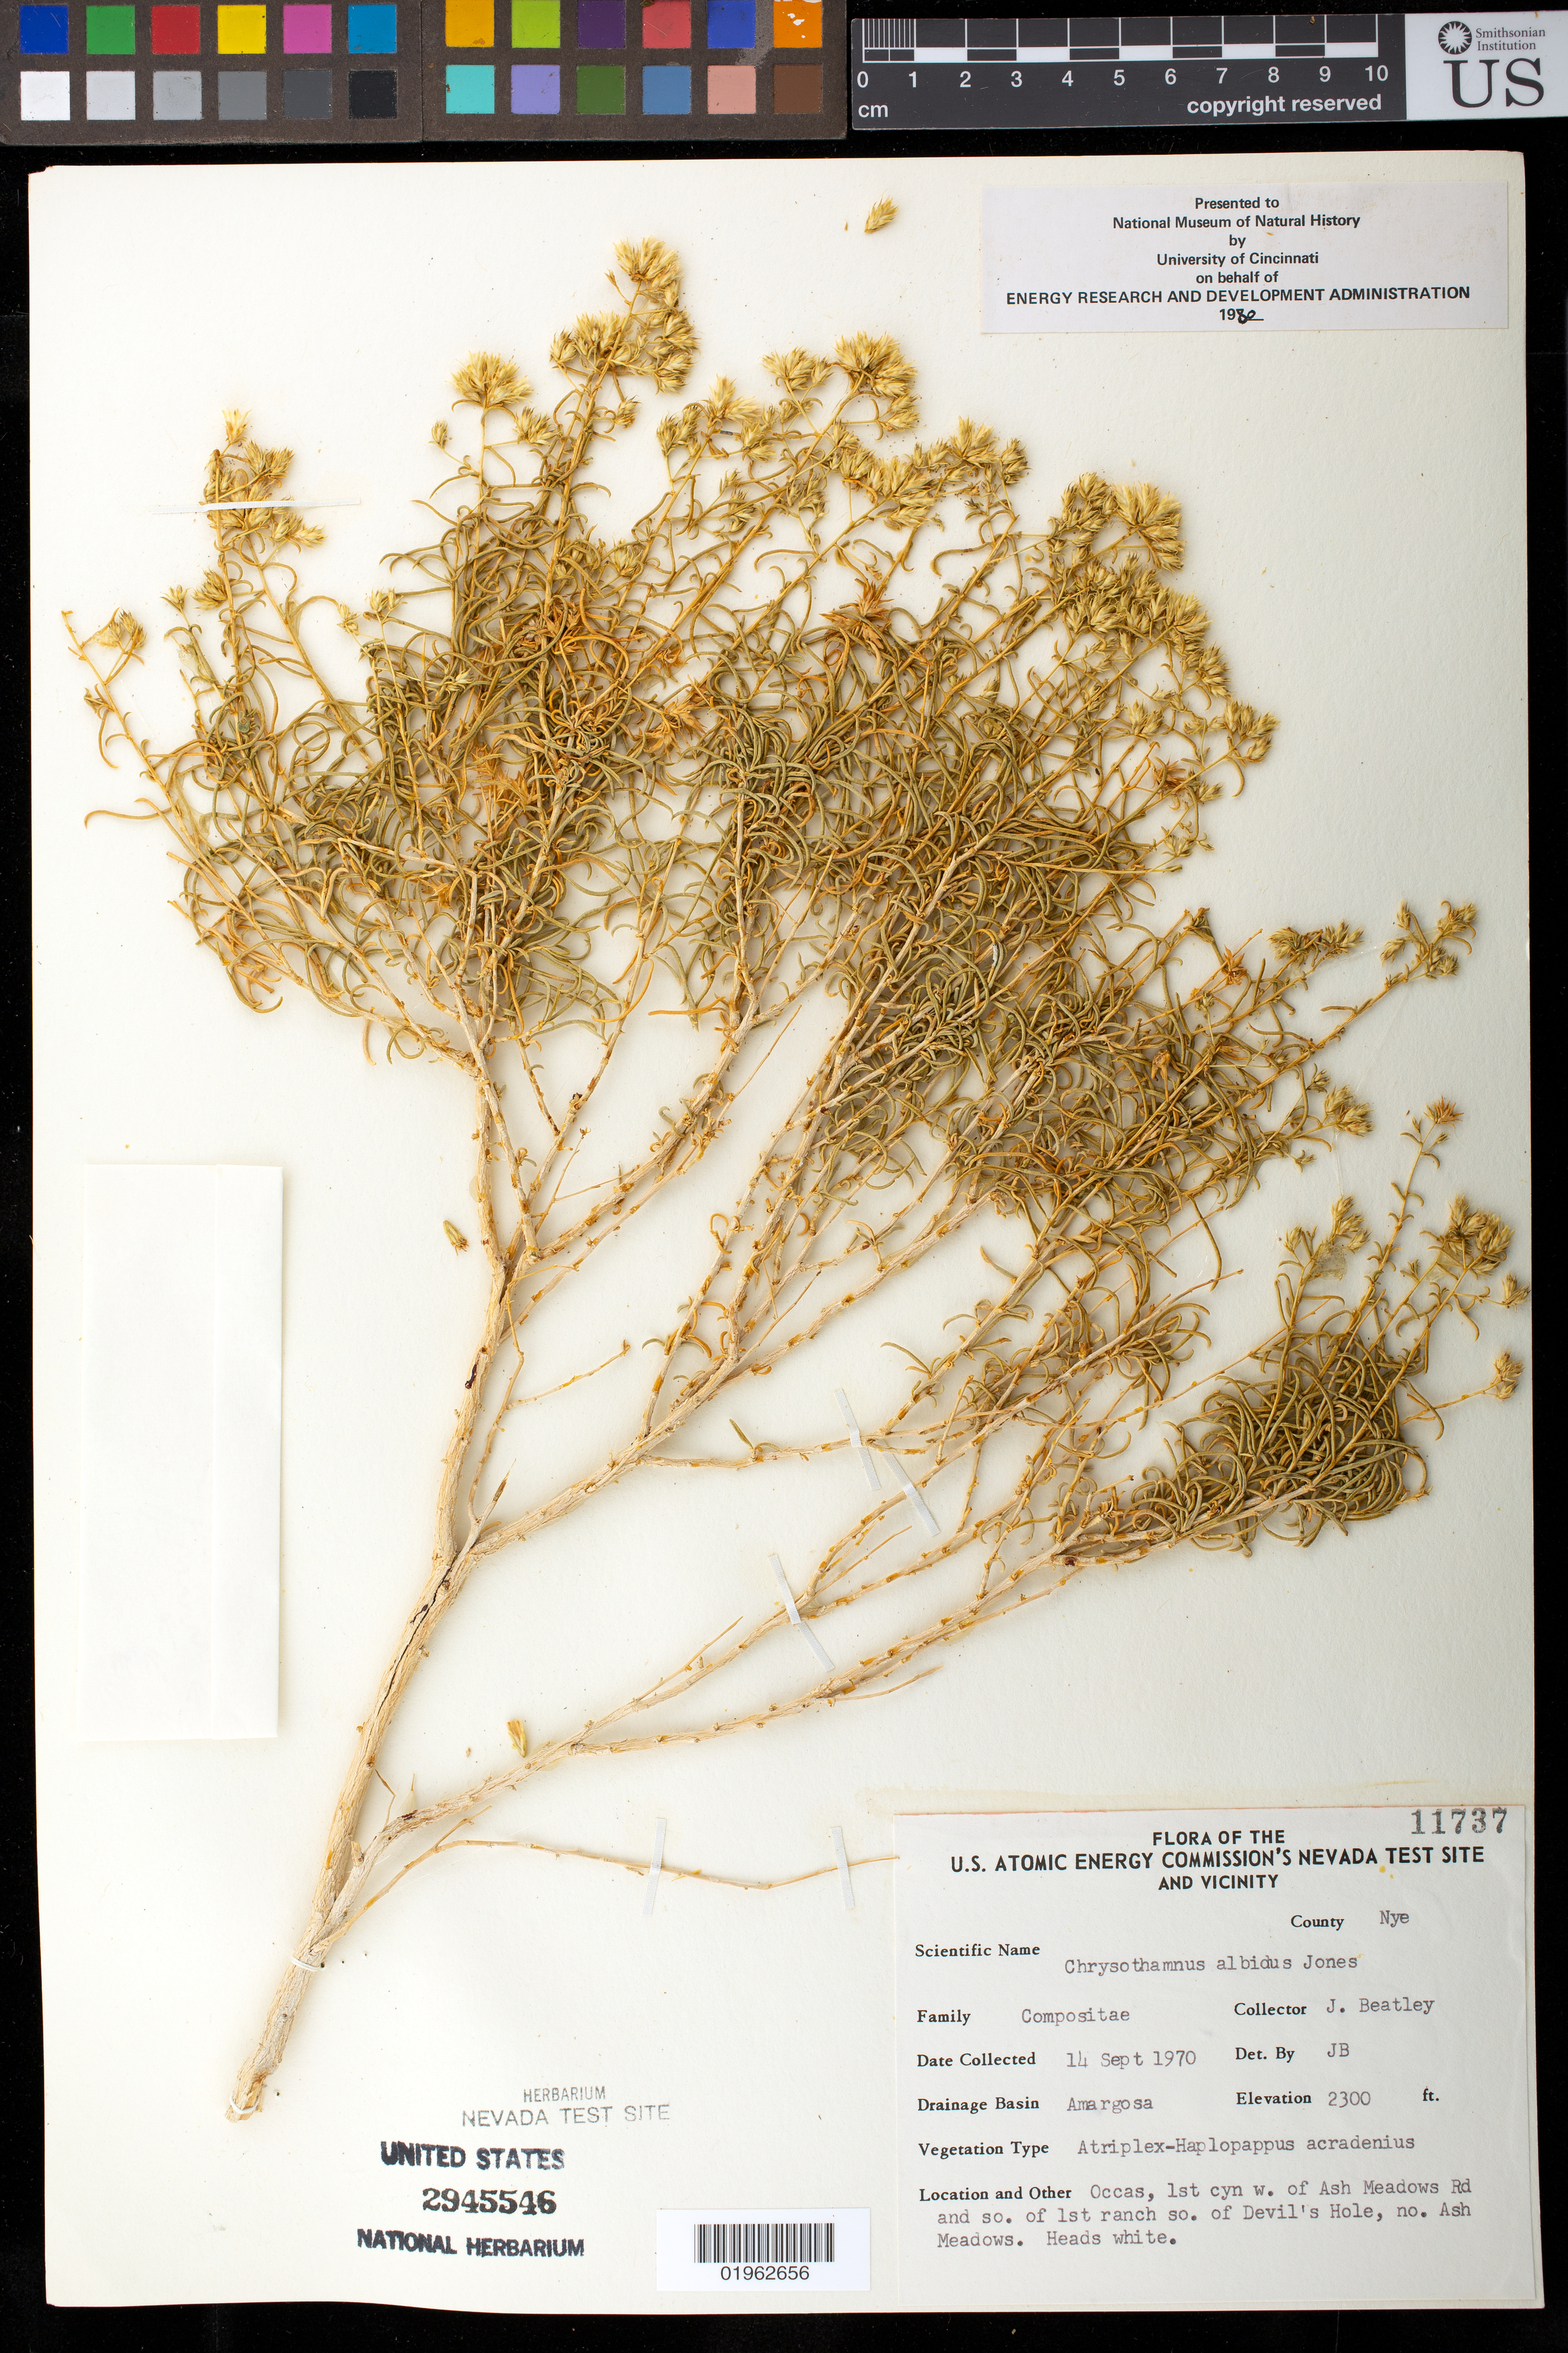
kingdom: Plantae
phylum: Tracheophyta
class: Magnoliopsida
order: Asterales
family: Asteraceae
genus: Ericameria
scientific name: Ericameria albida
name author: (M.E. Jones ex A. Gray) L.C. Anderson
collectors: J. C. Beatley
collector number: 11737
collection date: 1970-09-14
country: United States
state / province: Nevada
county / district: Nye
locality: U.S. Atomic Energy Commission's Nevada Test Site And Vicinity, Drainage Basin Amargosa, 1st cyn [canyon] w. of Ash Meadows Rd and so. of 1st ranch so. of Devil's Hole, no. Ash Meadows.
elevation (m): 701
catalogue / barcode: US 2945546